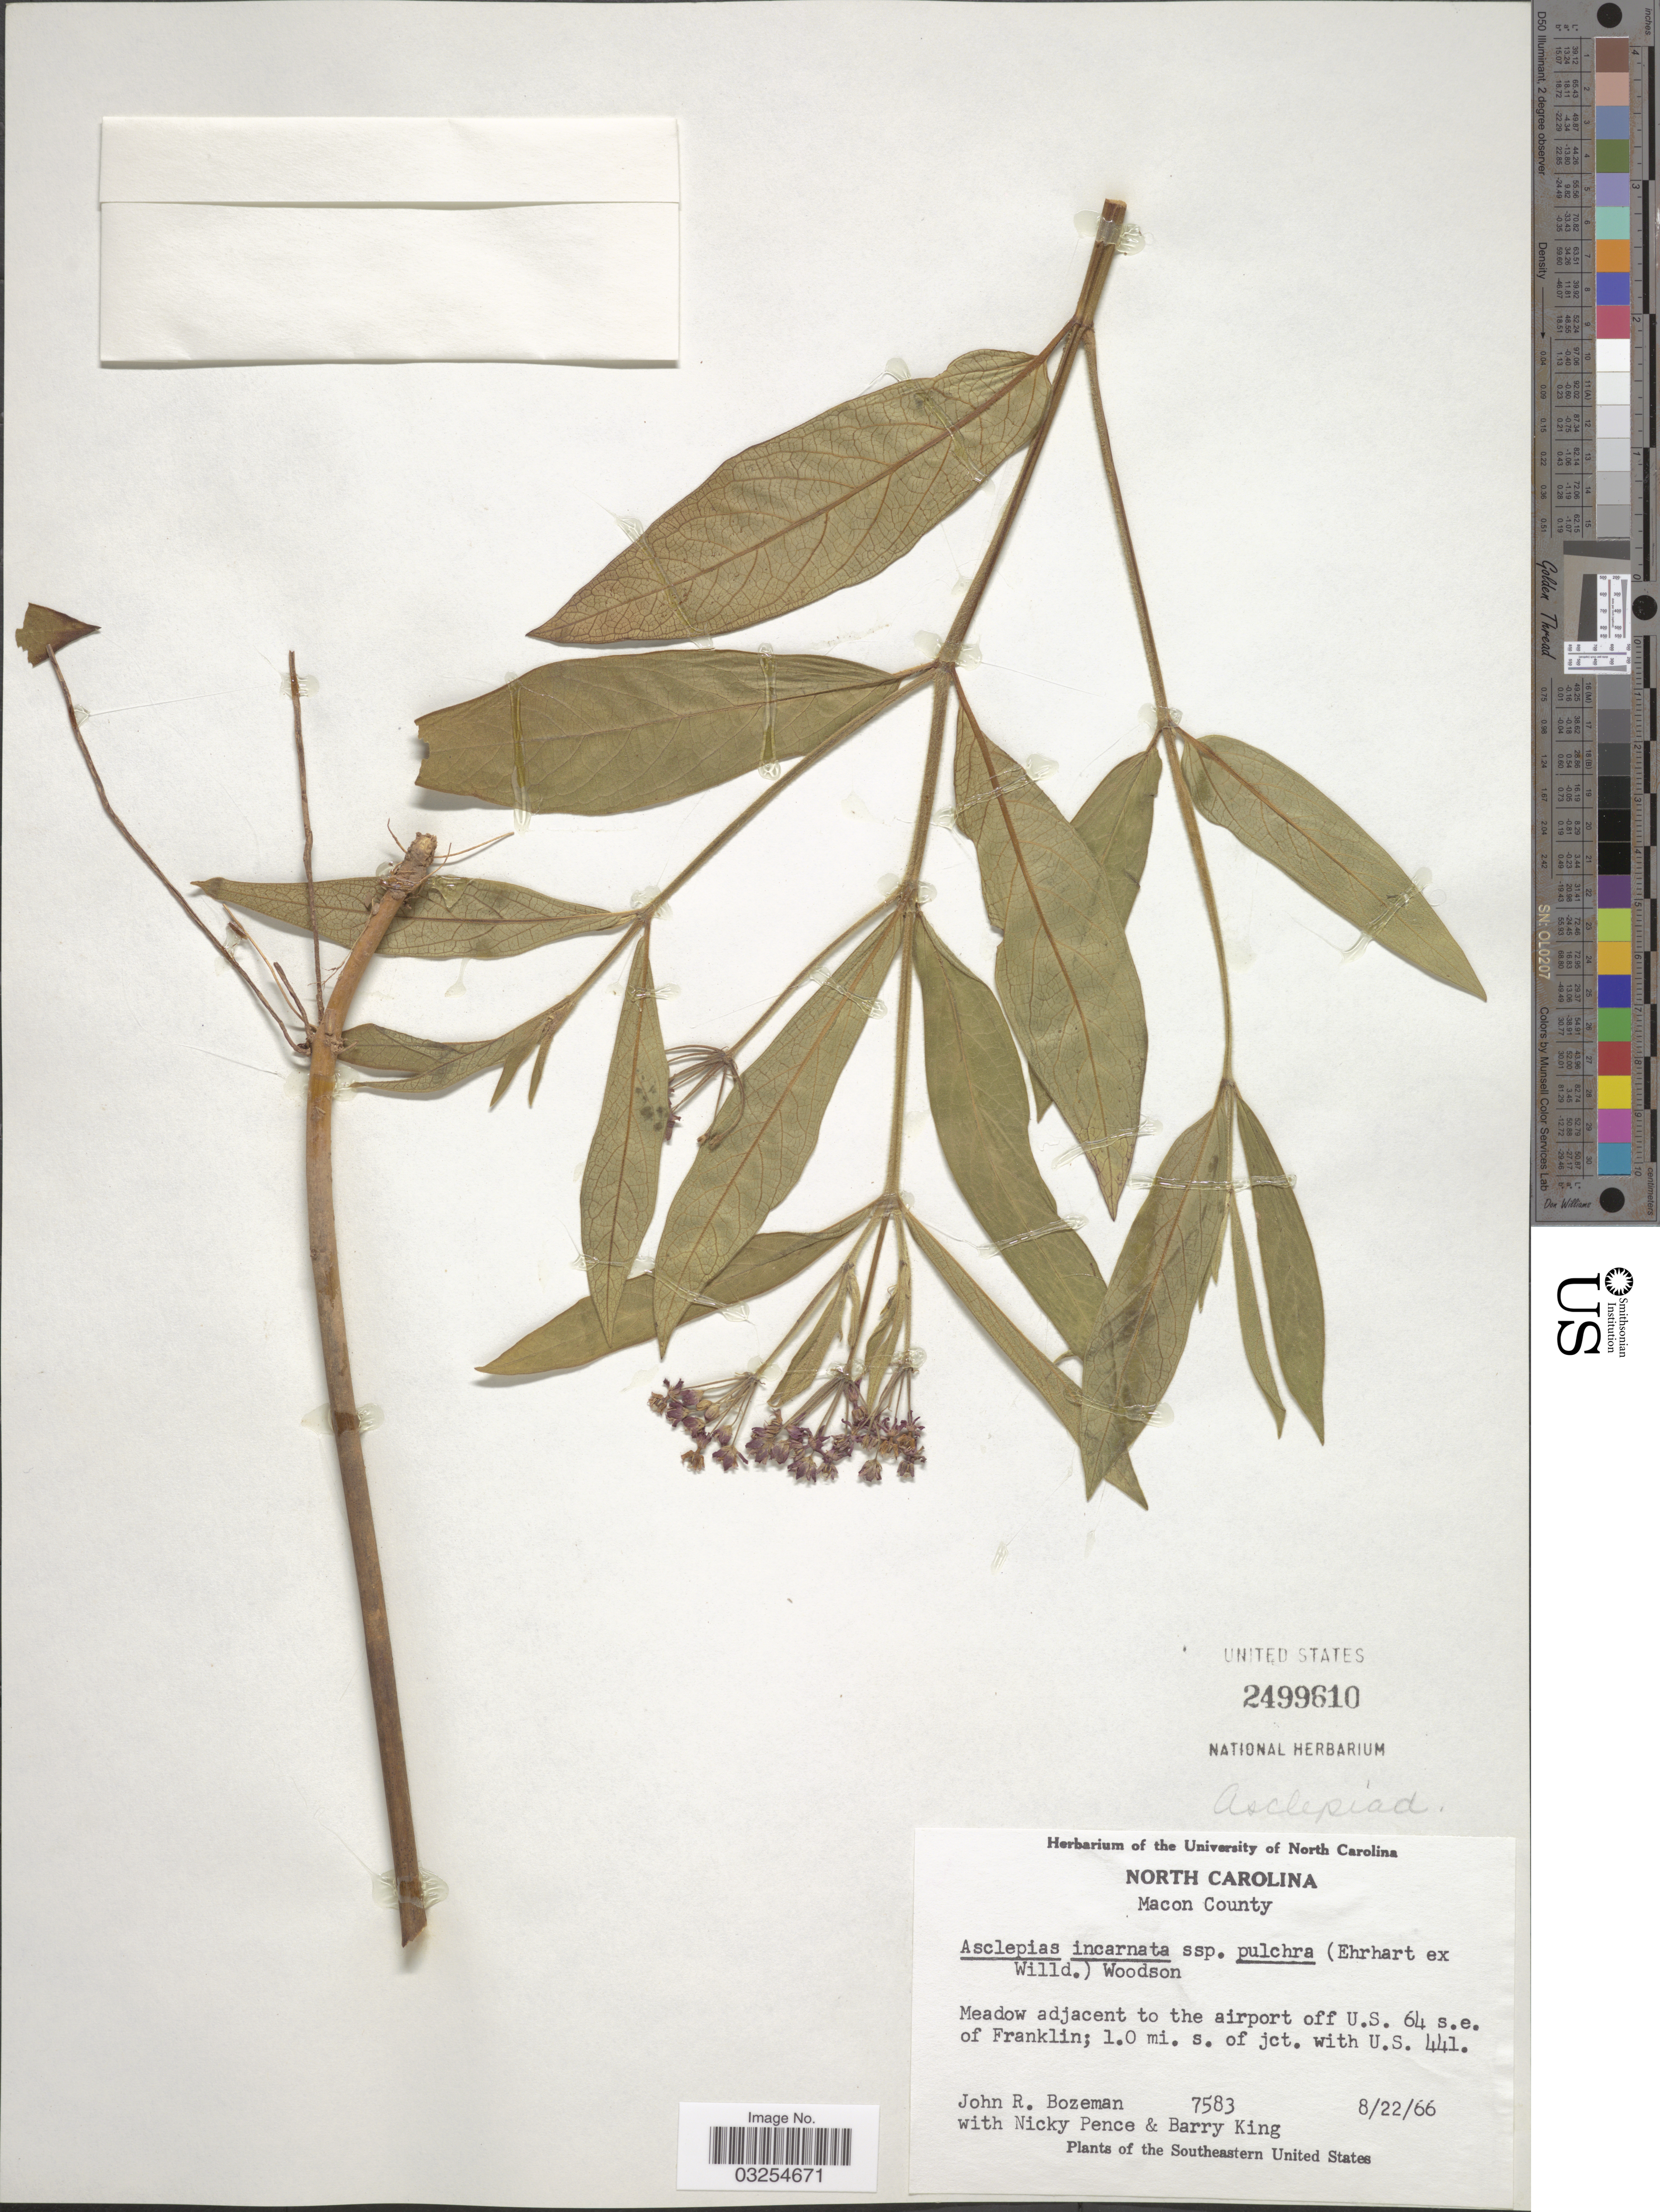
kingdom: Plantae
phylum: Tracheophyta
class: Magnoliopsida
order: Gentianales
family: Apocynaceae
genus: Asclepias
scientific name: Asclepias incarnata subsp. pulchra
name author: (Ehrh. ex Willd.) Woodson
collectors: J. R. Bozeman, N. Pence & B. L. King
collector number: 7583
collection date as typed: Transcribed d/m/y: 22/8/66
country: United States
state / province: North Carolina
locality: Macon County. Meadow adjacent to the airport off U.S. 64 s.e. of Franklin; 1.0 mi. s. of jct. with U.S. 441. Southeastern United States.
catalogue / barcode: US 2499610